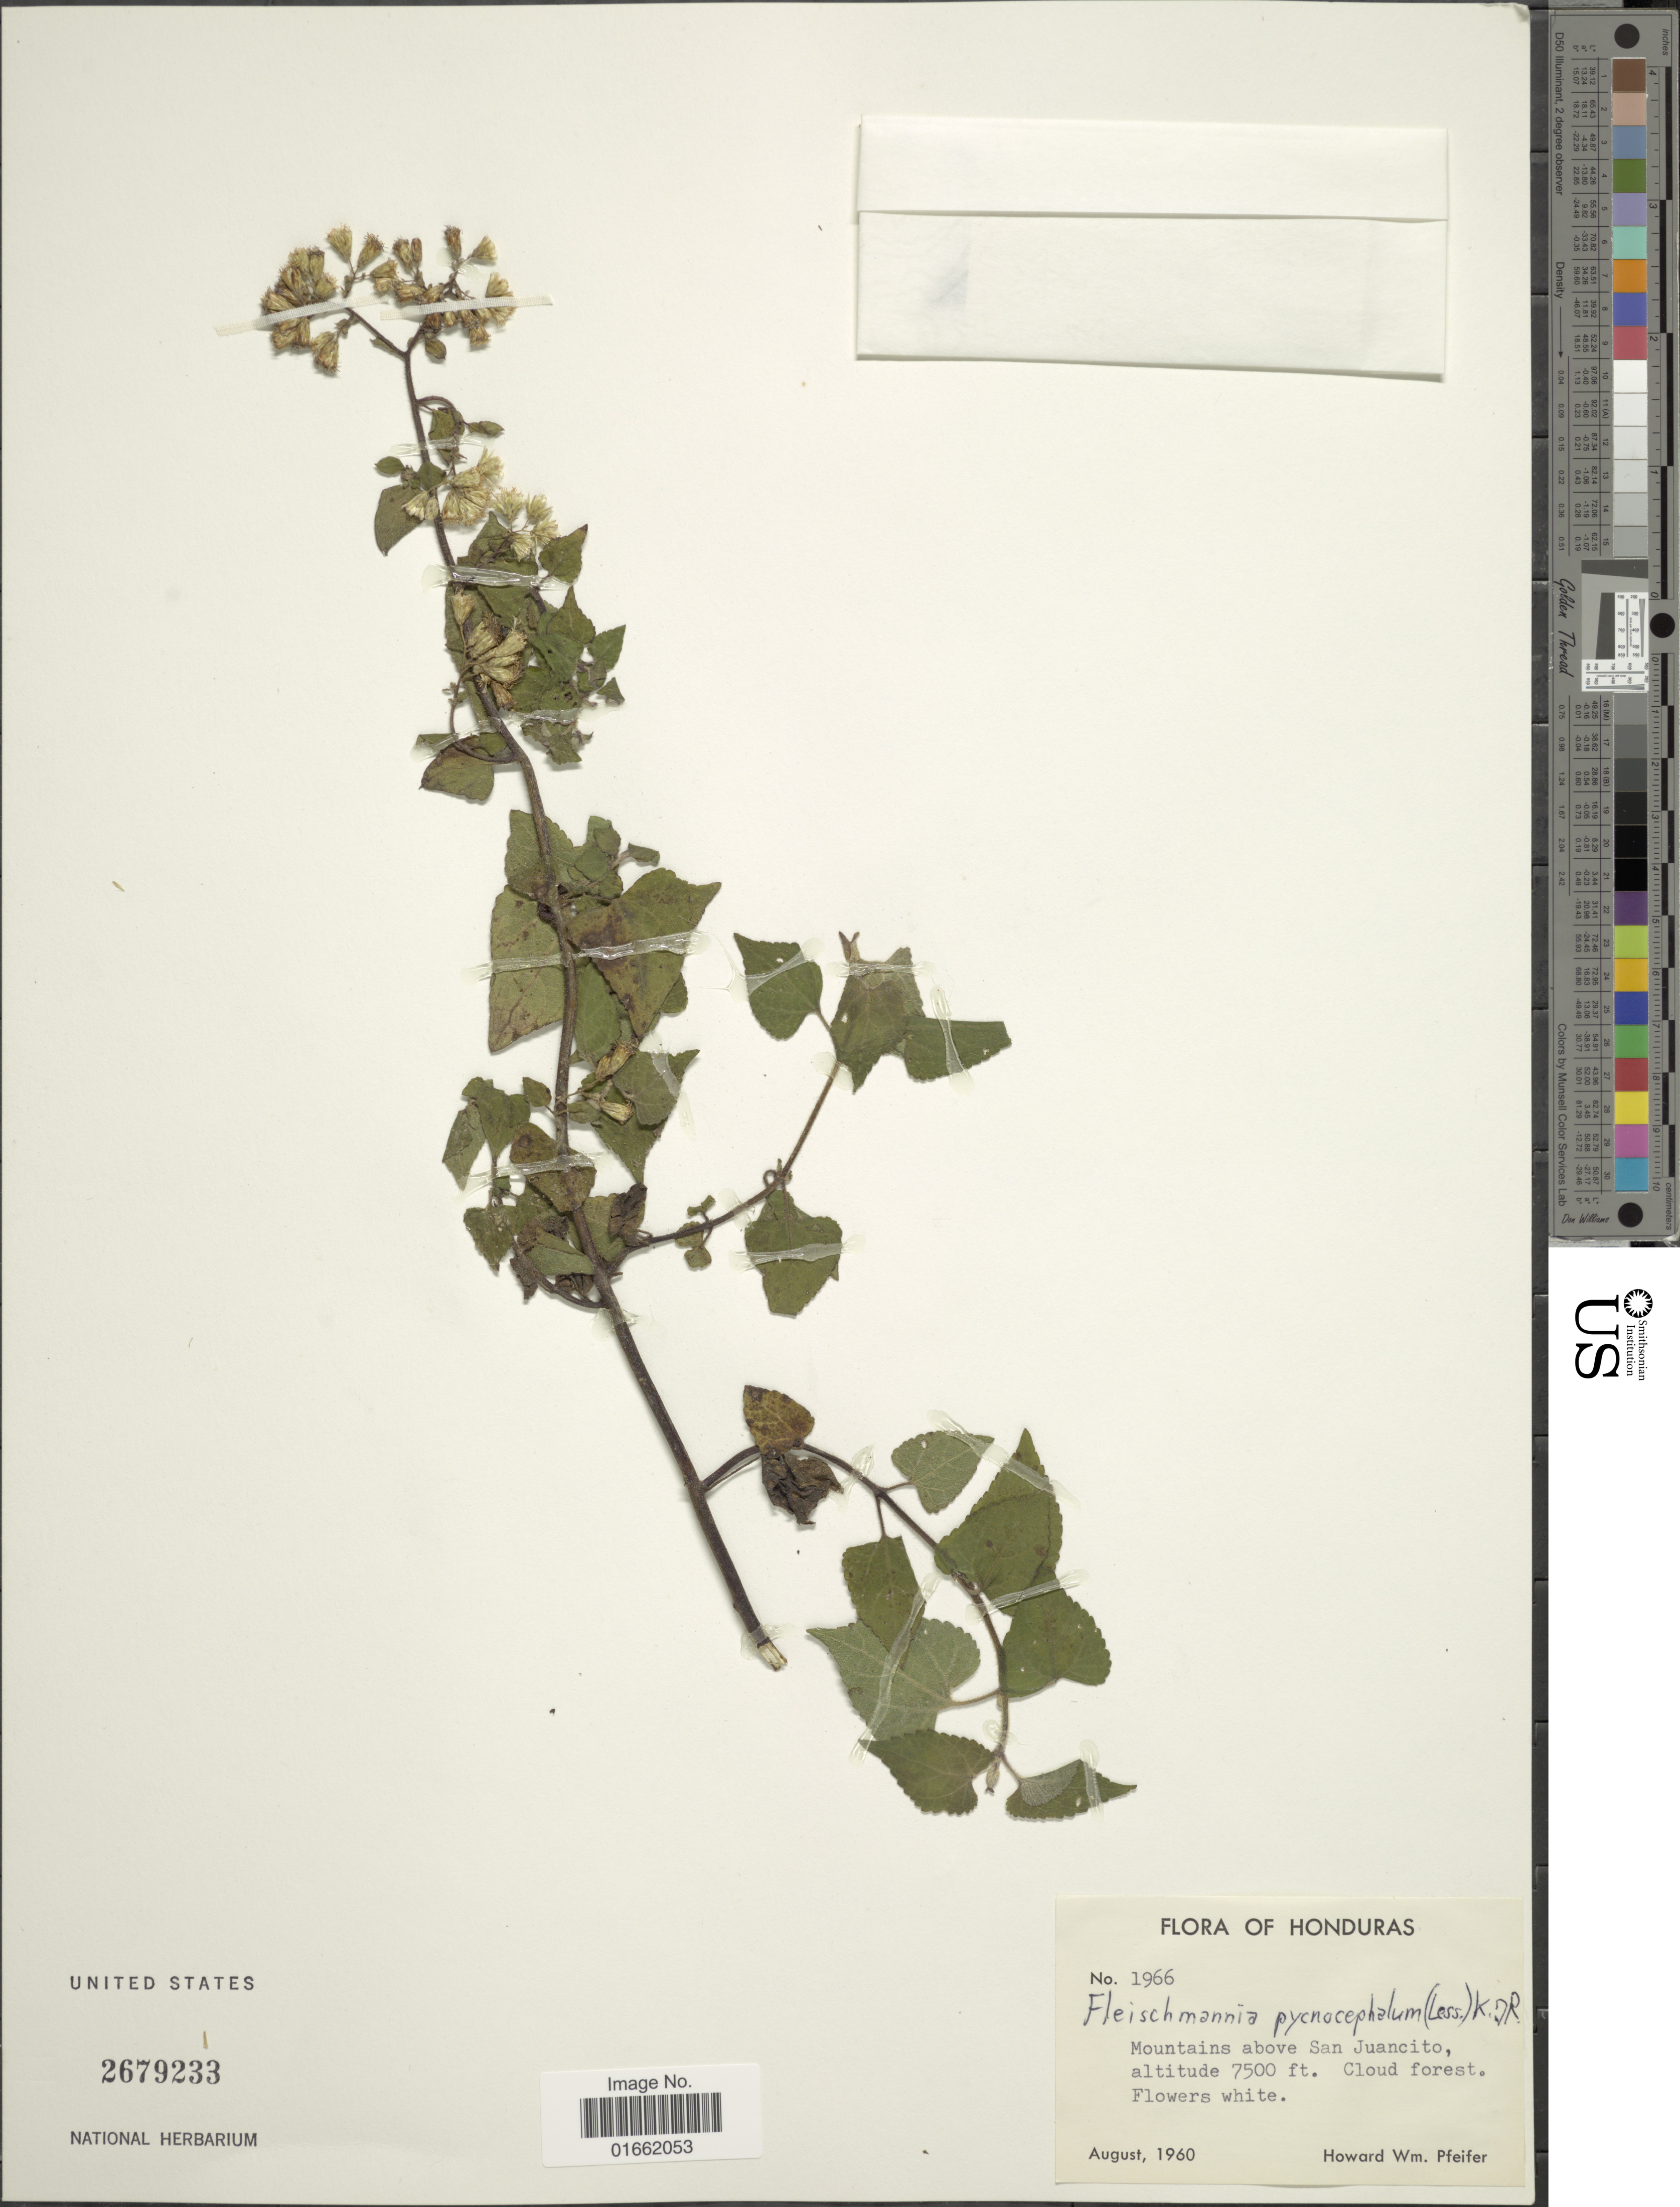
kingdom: Plantae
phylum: Tracheophyta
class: Magnoliopsida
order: Asterales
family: Asteraceae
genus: Fleischmannia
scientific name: Fleischmannia pycnocephaloides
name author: (B.L. Rob.) R.M. King & H. Rob.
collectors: H. W. Pfeifer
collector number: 1966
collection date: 1960-08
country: Honduras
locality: Mountains above San Juancito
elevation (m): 2286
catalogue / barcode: US 2679233